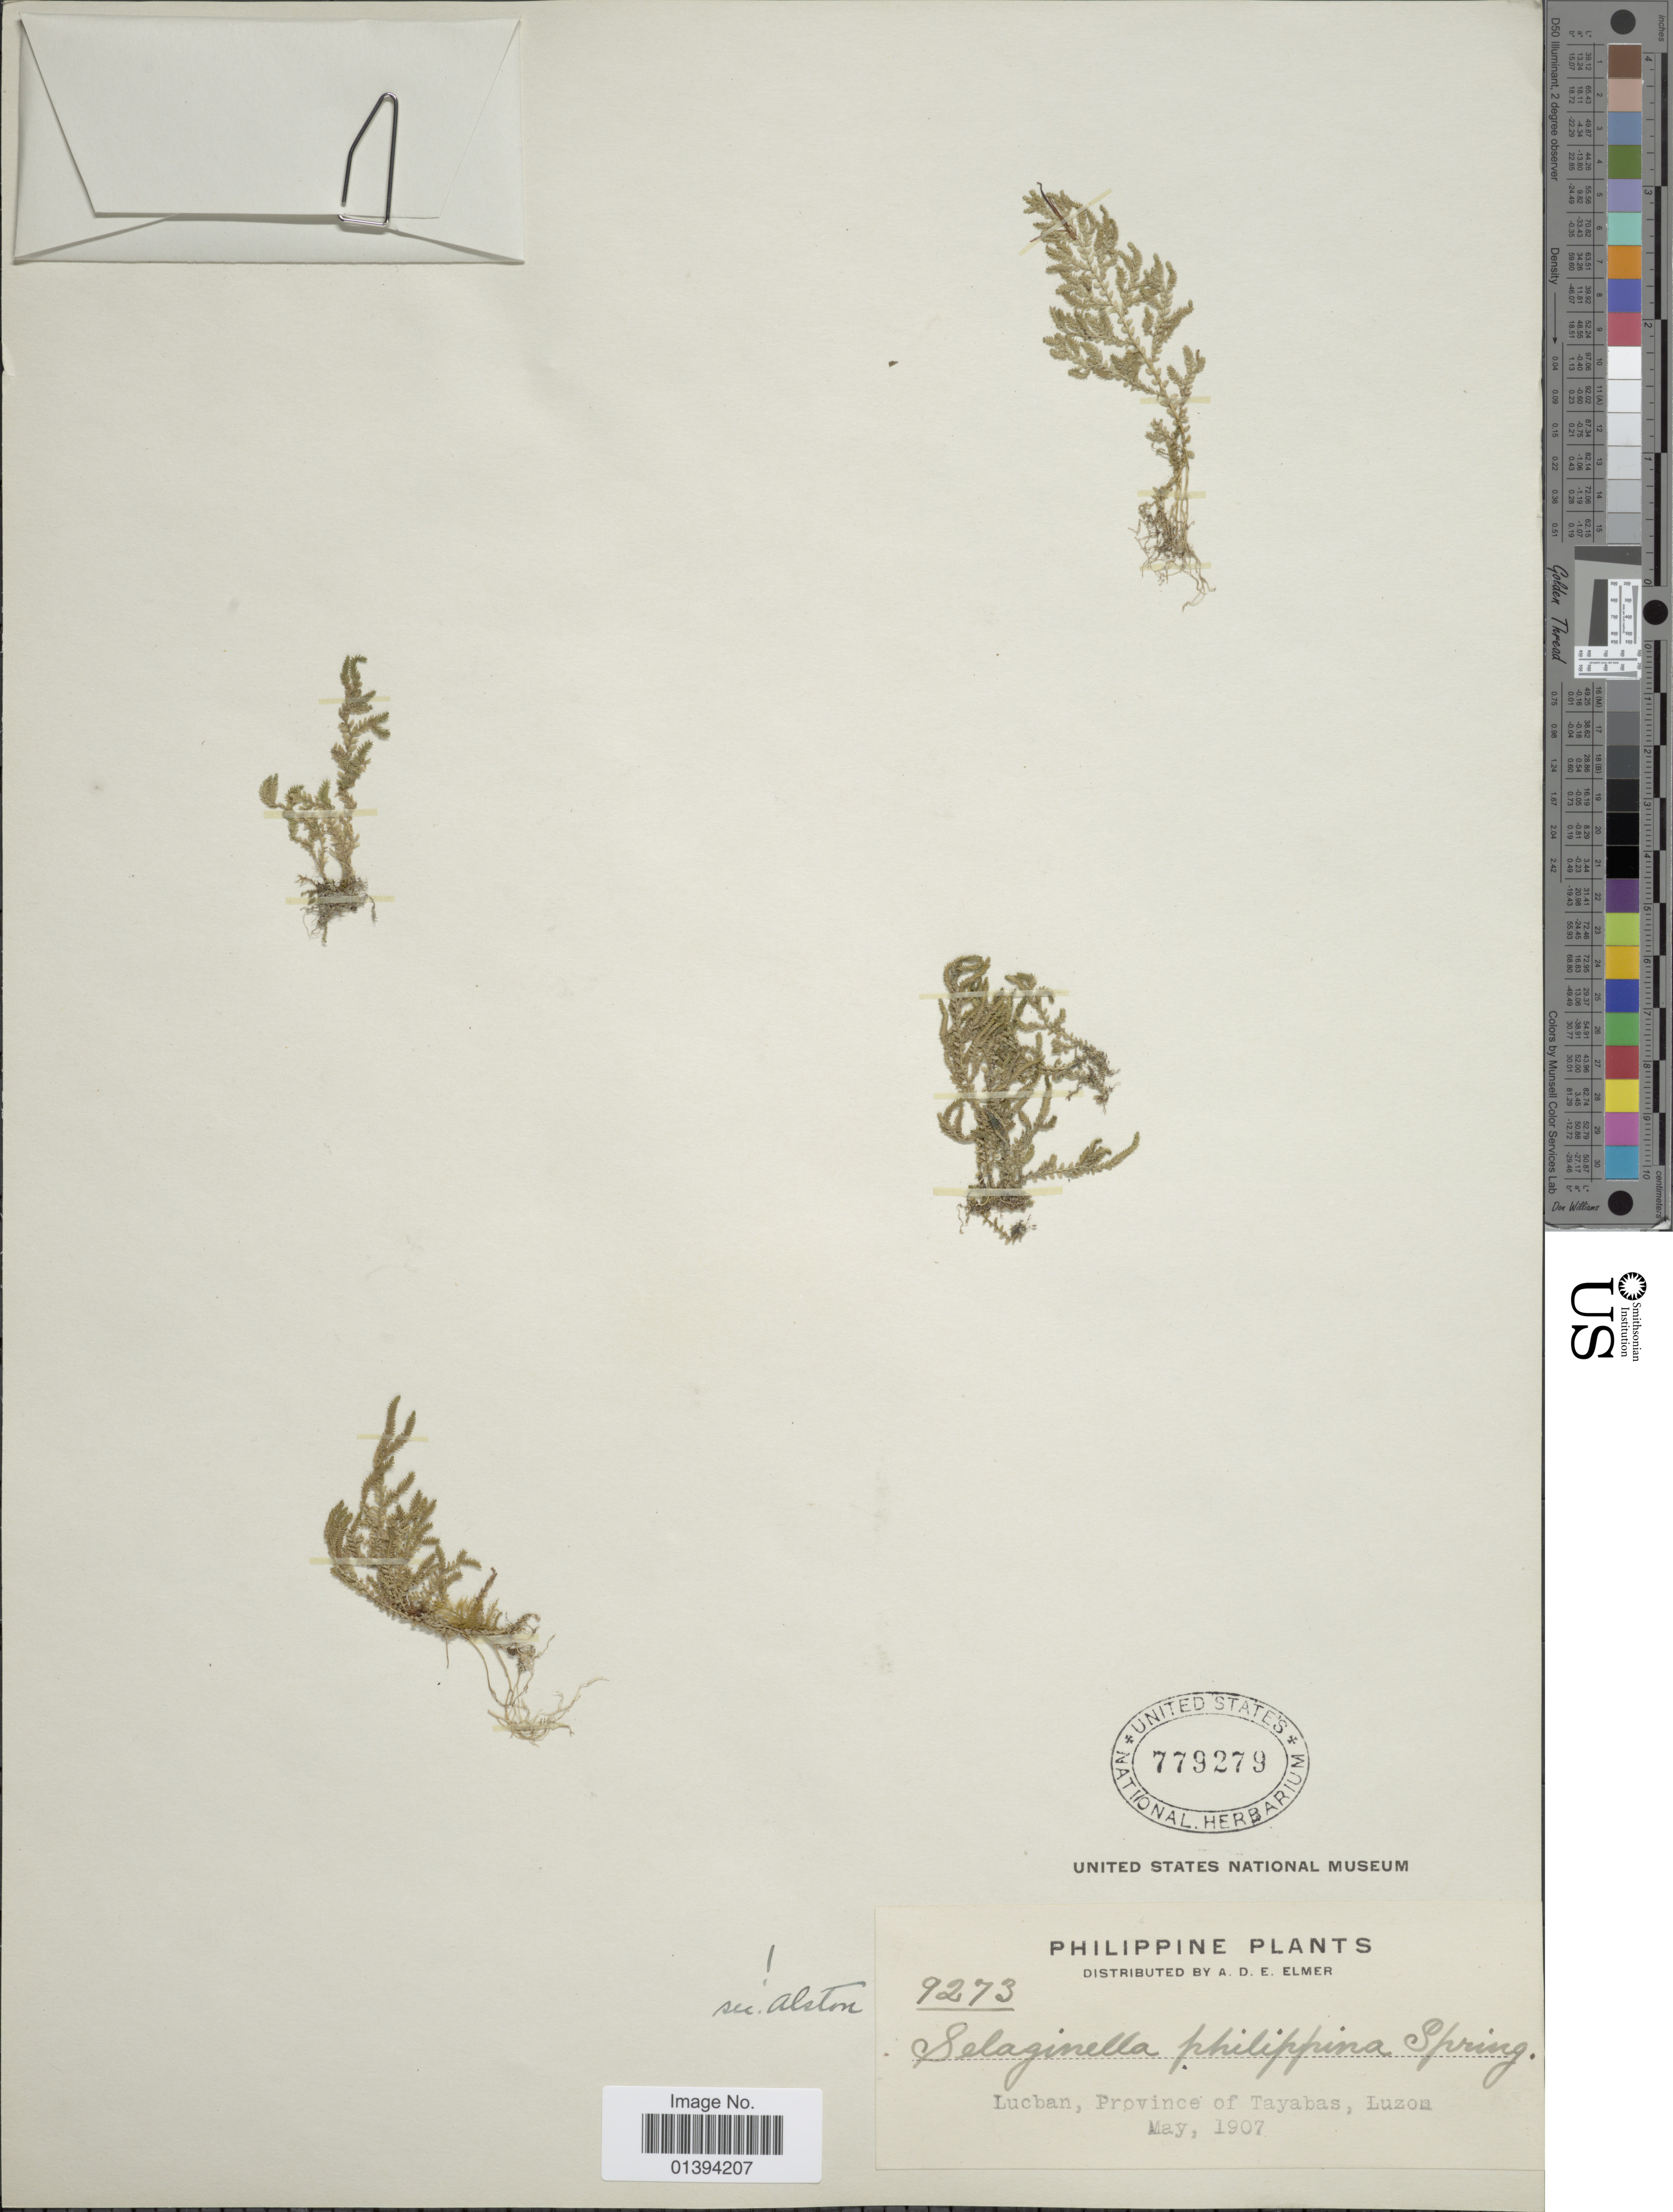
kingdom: Plantae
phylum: Tracheophyta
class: Lycopodiopsida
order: Selaginellales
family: Selaginellaceae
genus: Selaginella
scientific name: Selaginella philippina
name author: Spring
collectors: A. D. E. Elmer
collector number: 9273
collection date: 1907-05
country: Philippines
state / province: Central Luzon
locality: Lucban, Province of Tayabas, Luzon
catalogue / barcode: US 779279